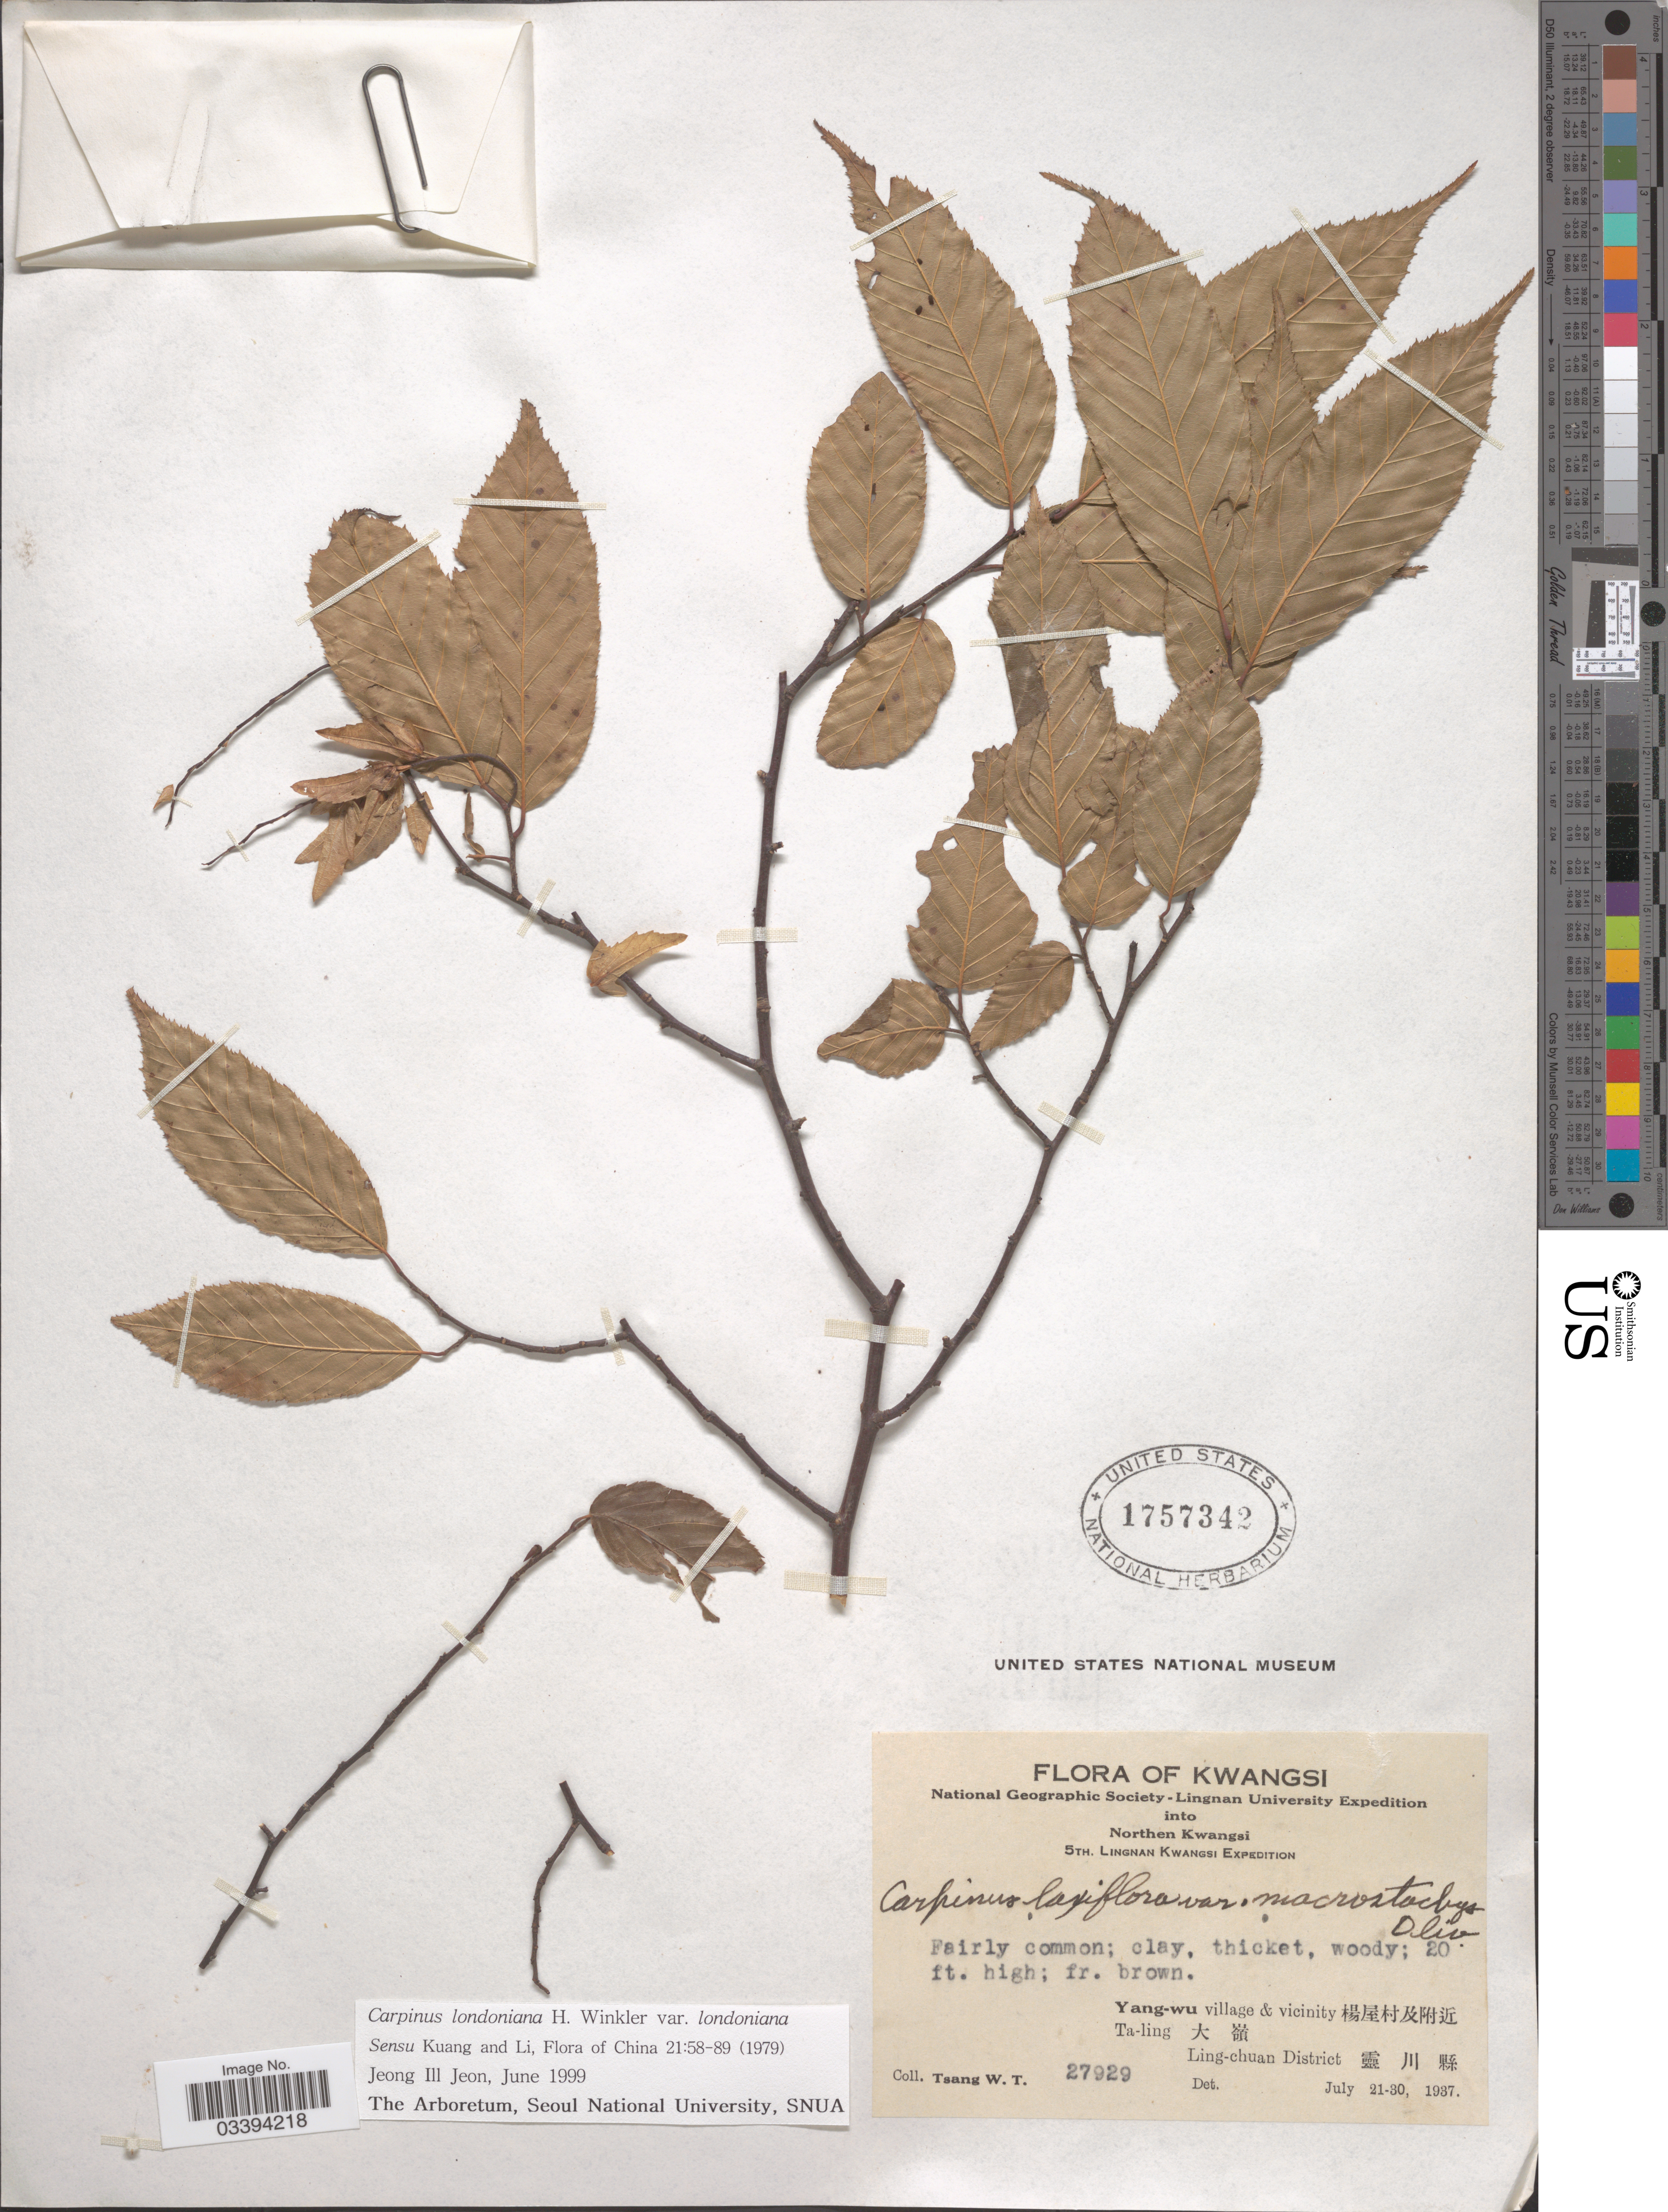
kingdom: Plantae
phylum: Tracheophyta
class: Magnoliopsida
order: Fagales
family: Betulaceae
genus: Carpinus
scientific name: Carpinus londoniana var. londoniana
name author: H.J.P. Winkl.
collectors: W. T. Tsang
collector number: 27929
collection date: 1937-07-21/1937-07-30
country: China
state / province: Guangxi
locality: rthenKwangsi. Yang-wu village & vicinity Ta-ling Ling-chuan District .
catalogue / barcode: US 1757342